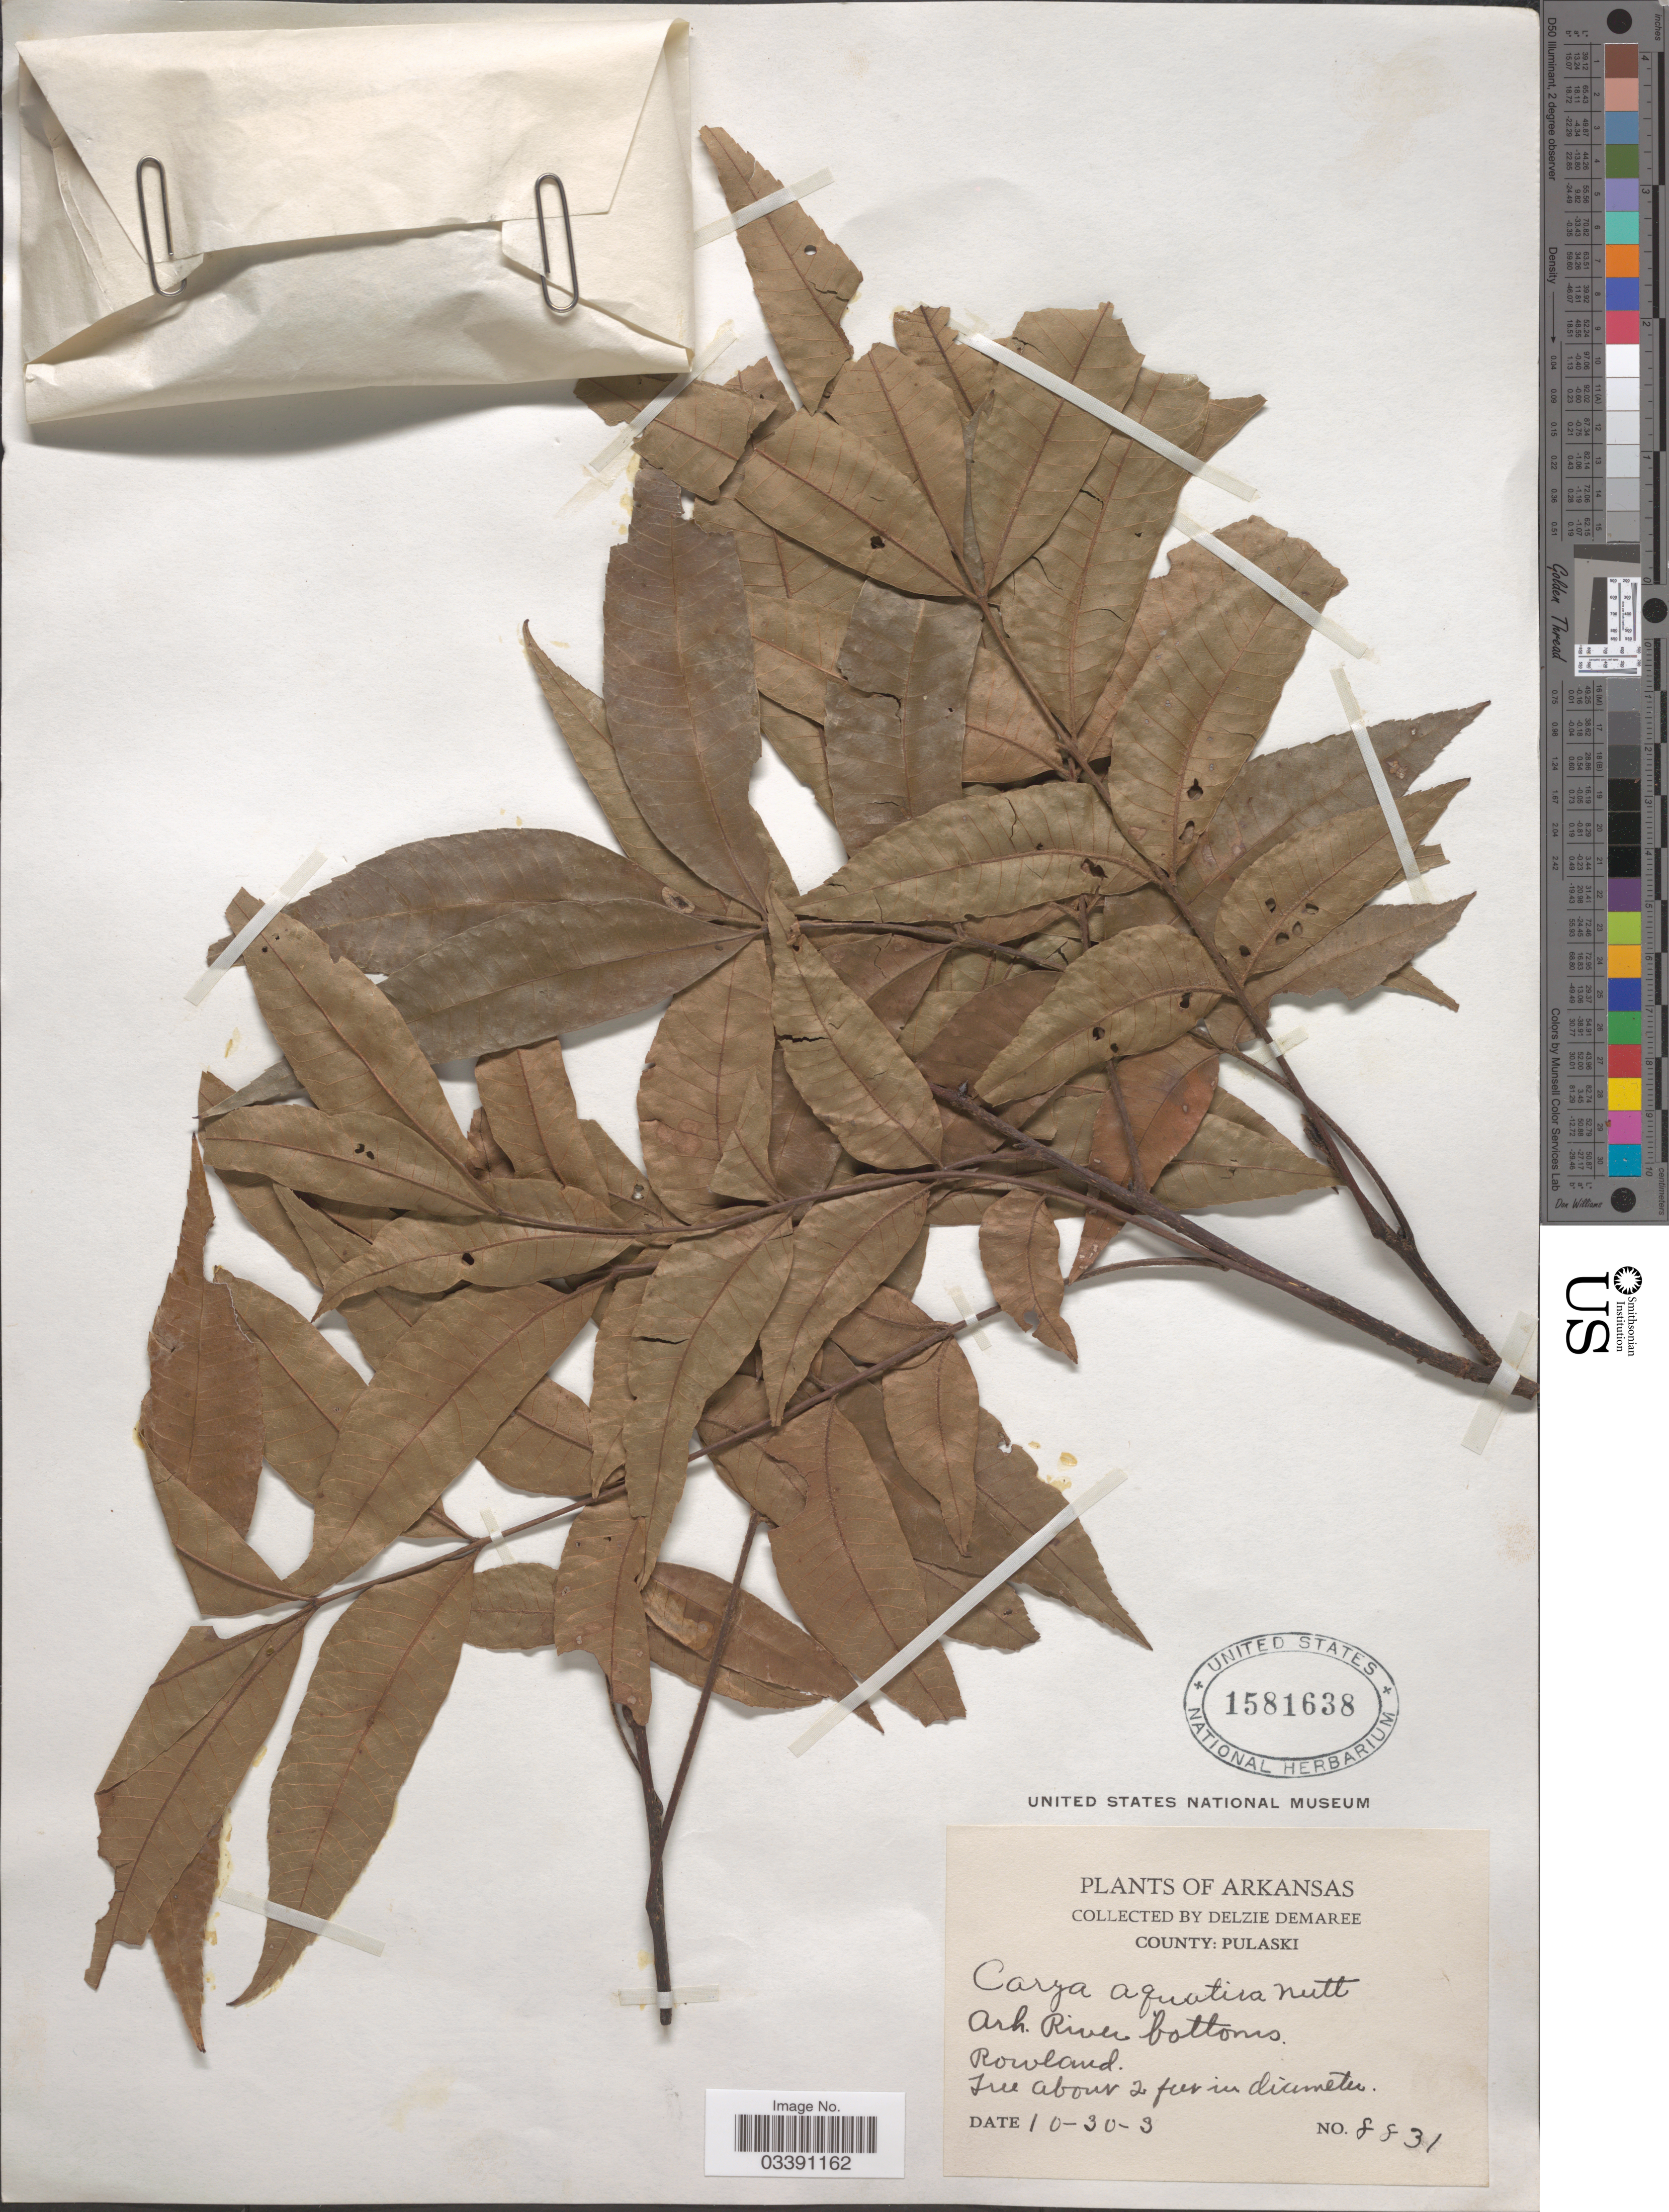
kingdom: Plantae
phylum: Tracheophyta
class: Magnoliopsida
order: Fagales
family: Juglandaceae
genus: Carya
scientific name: Carya aquatica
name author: (F. Michx.) Nutt.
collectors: D. Demaree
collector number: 8831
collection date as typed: Transcribed d/m/y: 30/10/3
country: United States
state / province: Arkansas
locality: County: Pulaski. Ark. River bottoms.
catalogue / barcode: US 1581638